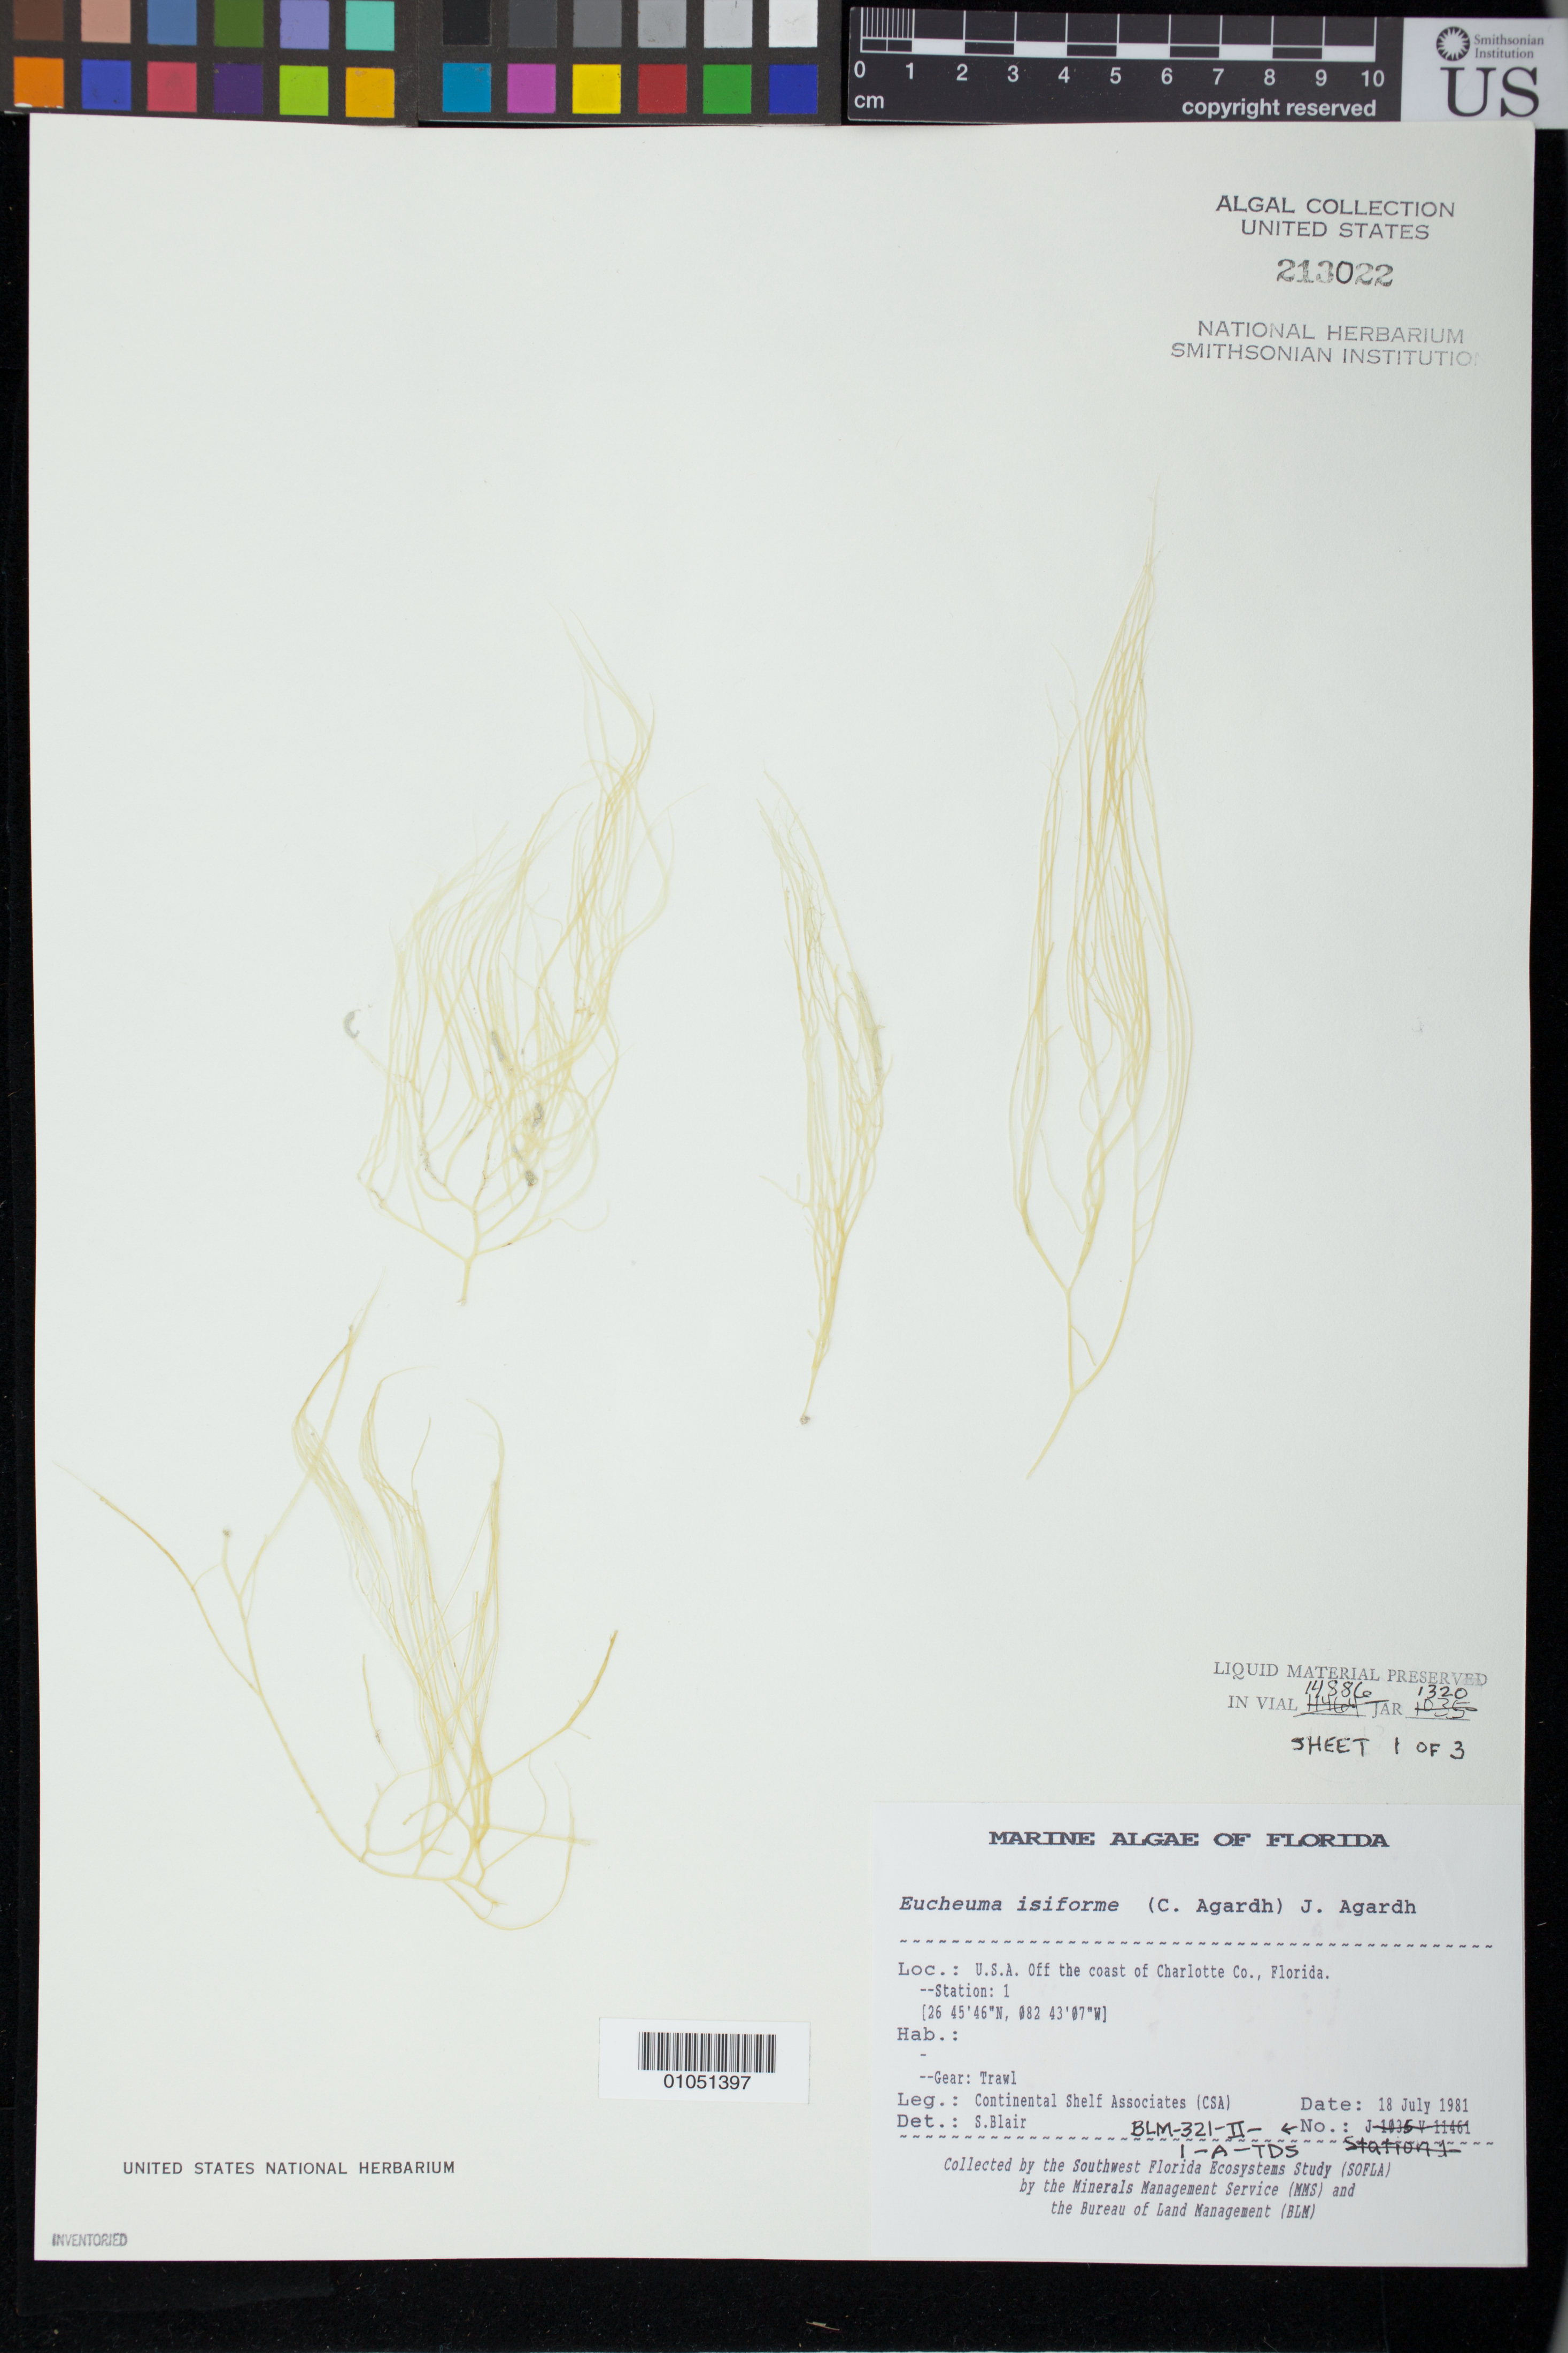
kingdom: Plantae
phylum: Rhodophyta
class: Florideophyceae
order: Gigartinales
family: Solieriaceae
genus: Eucheumatopsis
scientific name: Eucheumatopsis isiformis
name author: (C. Agardh) M.L. Núñez-Resendiz et al.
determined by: Algae name updating Project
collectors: Continental Shelf Associates Inc.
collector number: BLM-321-II-1-A-TDS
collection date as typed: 18 Jul 1981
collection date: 1981-07-18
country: United States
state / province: Florida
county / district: Charlotte County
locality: Gulf of Mexico off the coast of Charlotte County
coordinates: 26 45'46"N, 82 43'07"W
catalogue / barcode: US 213022